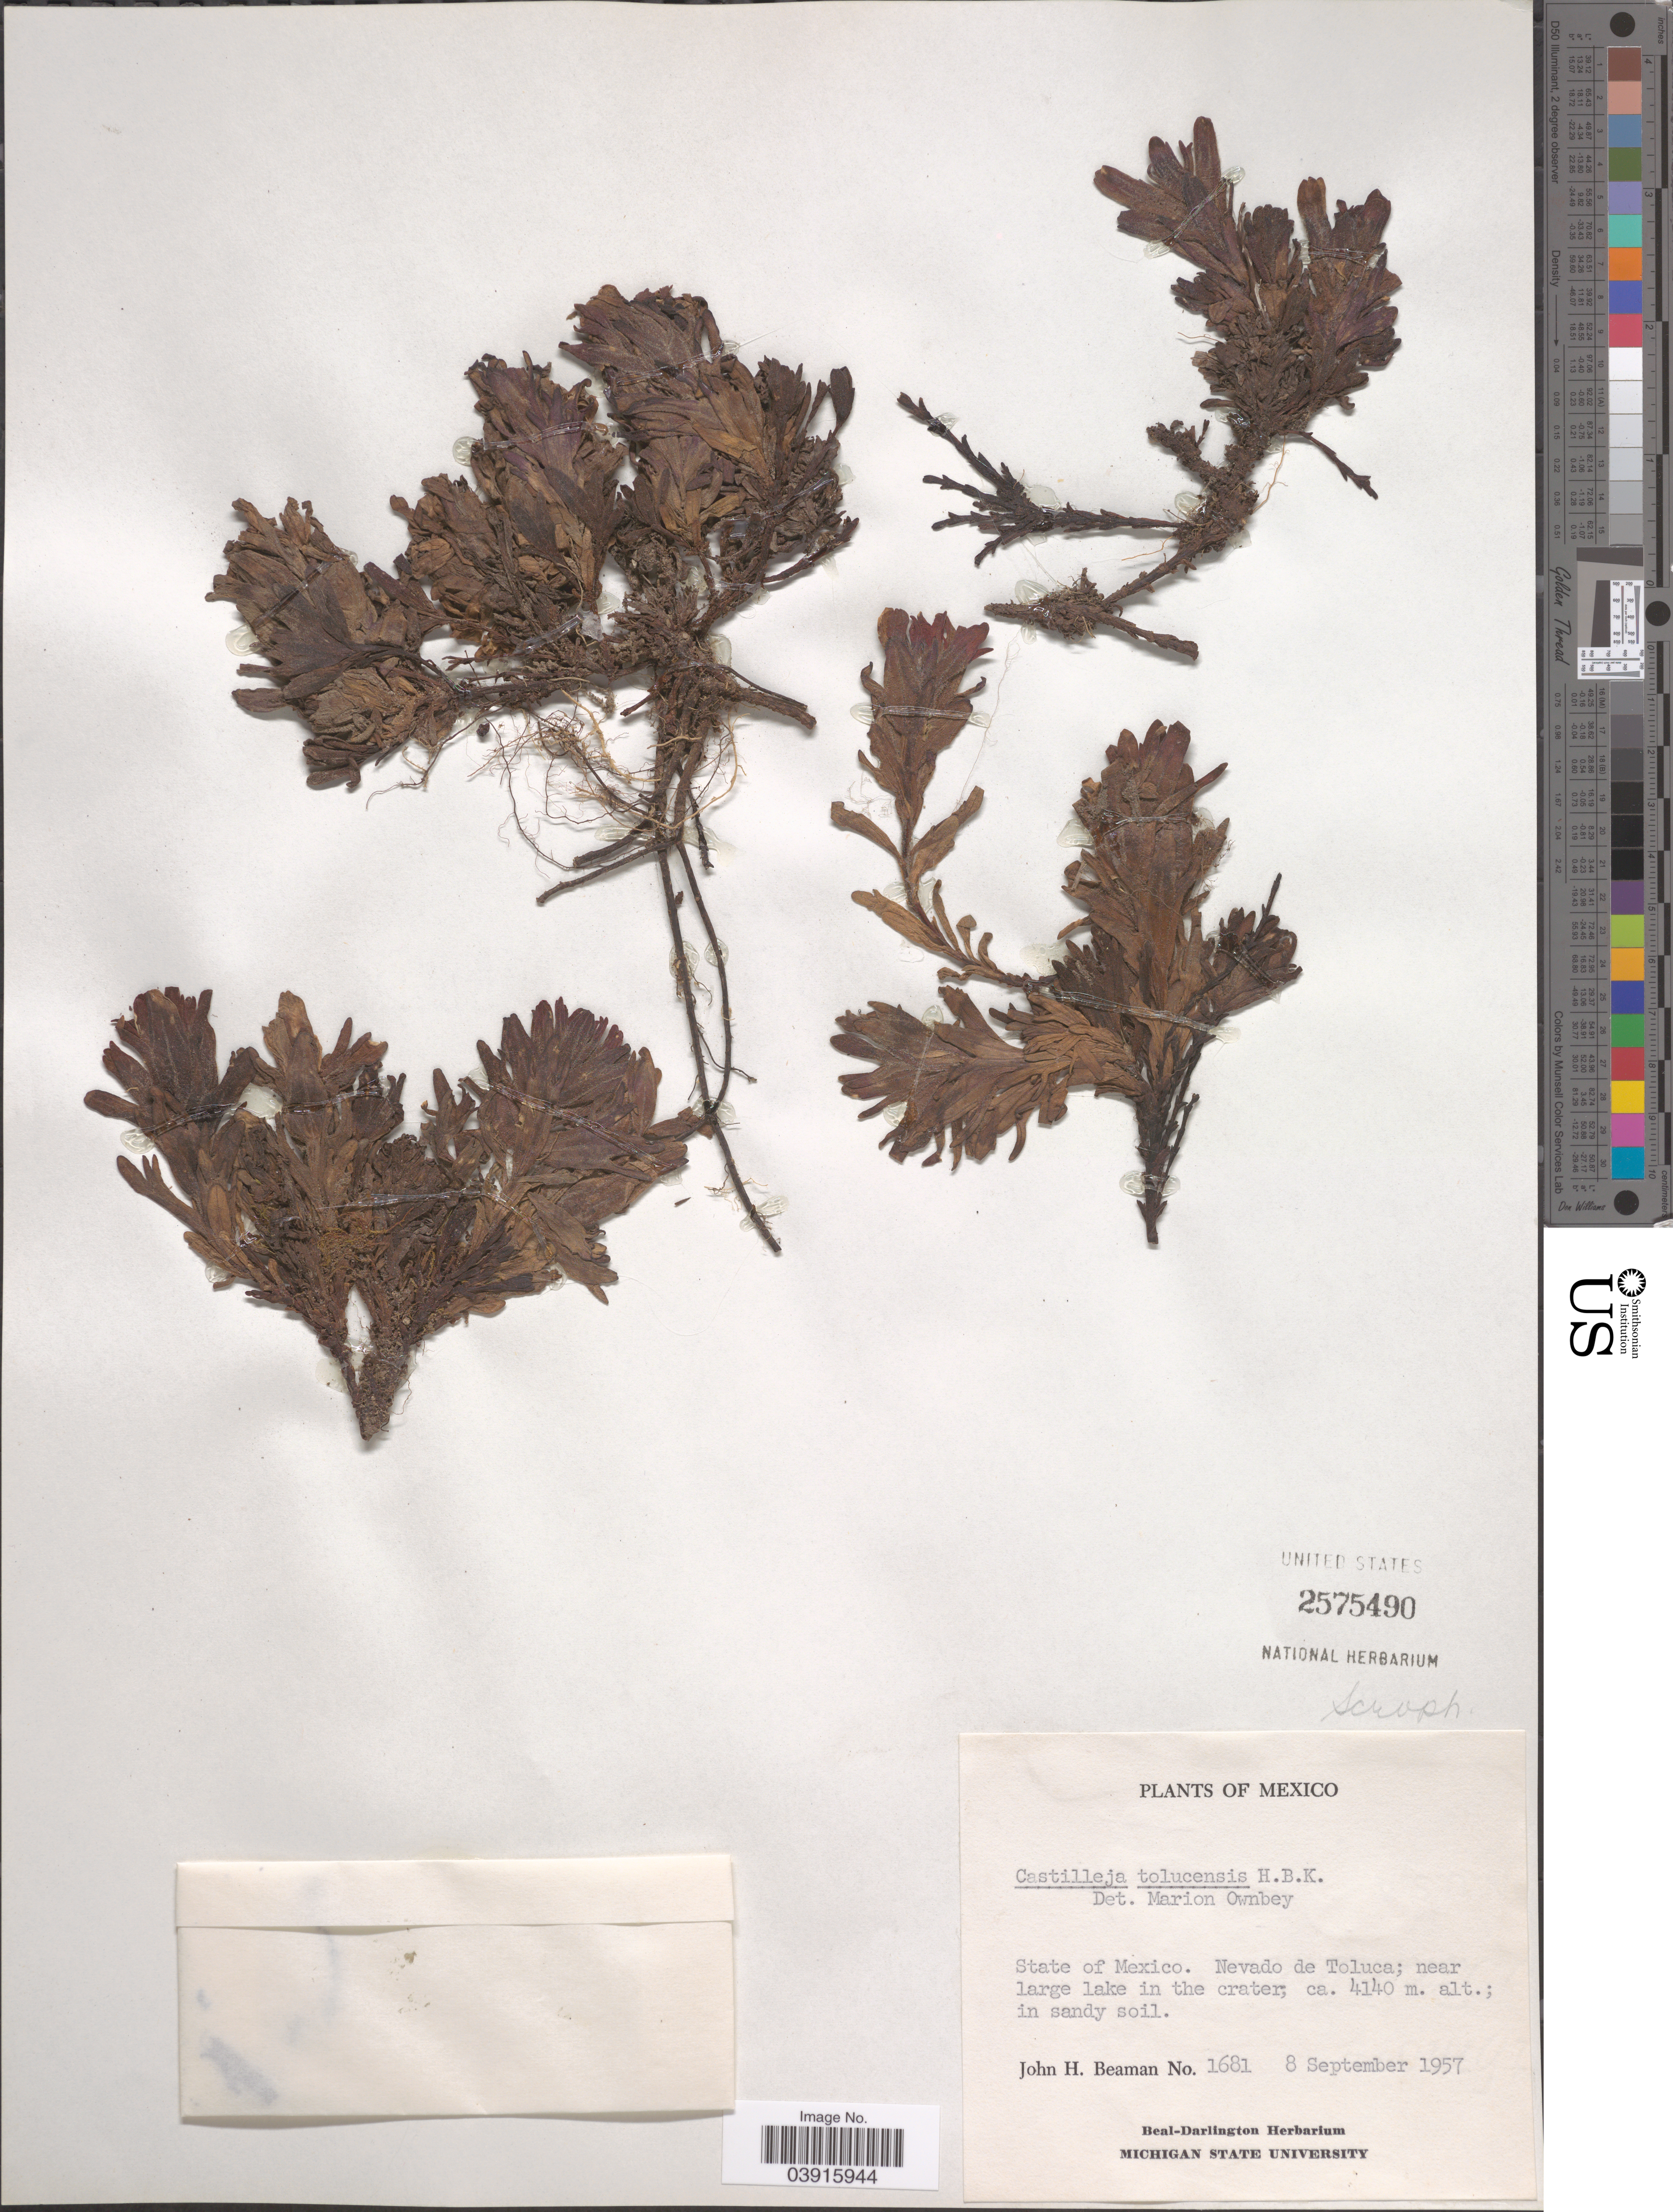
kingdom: Plantae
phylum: Tracheophyta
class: Magnoliopsida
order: Lamiales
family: Orobanchaceae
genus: Castilleja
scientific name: Castilleja toluccensis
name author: Kunth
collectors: J. H. Beaman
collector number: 1681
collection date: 1957-09-08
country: Mexico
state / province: México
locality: Nevado de Toluca; near large lake in the crater.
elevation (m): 4140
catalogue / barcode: US 2575490